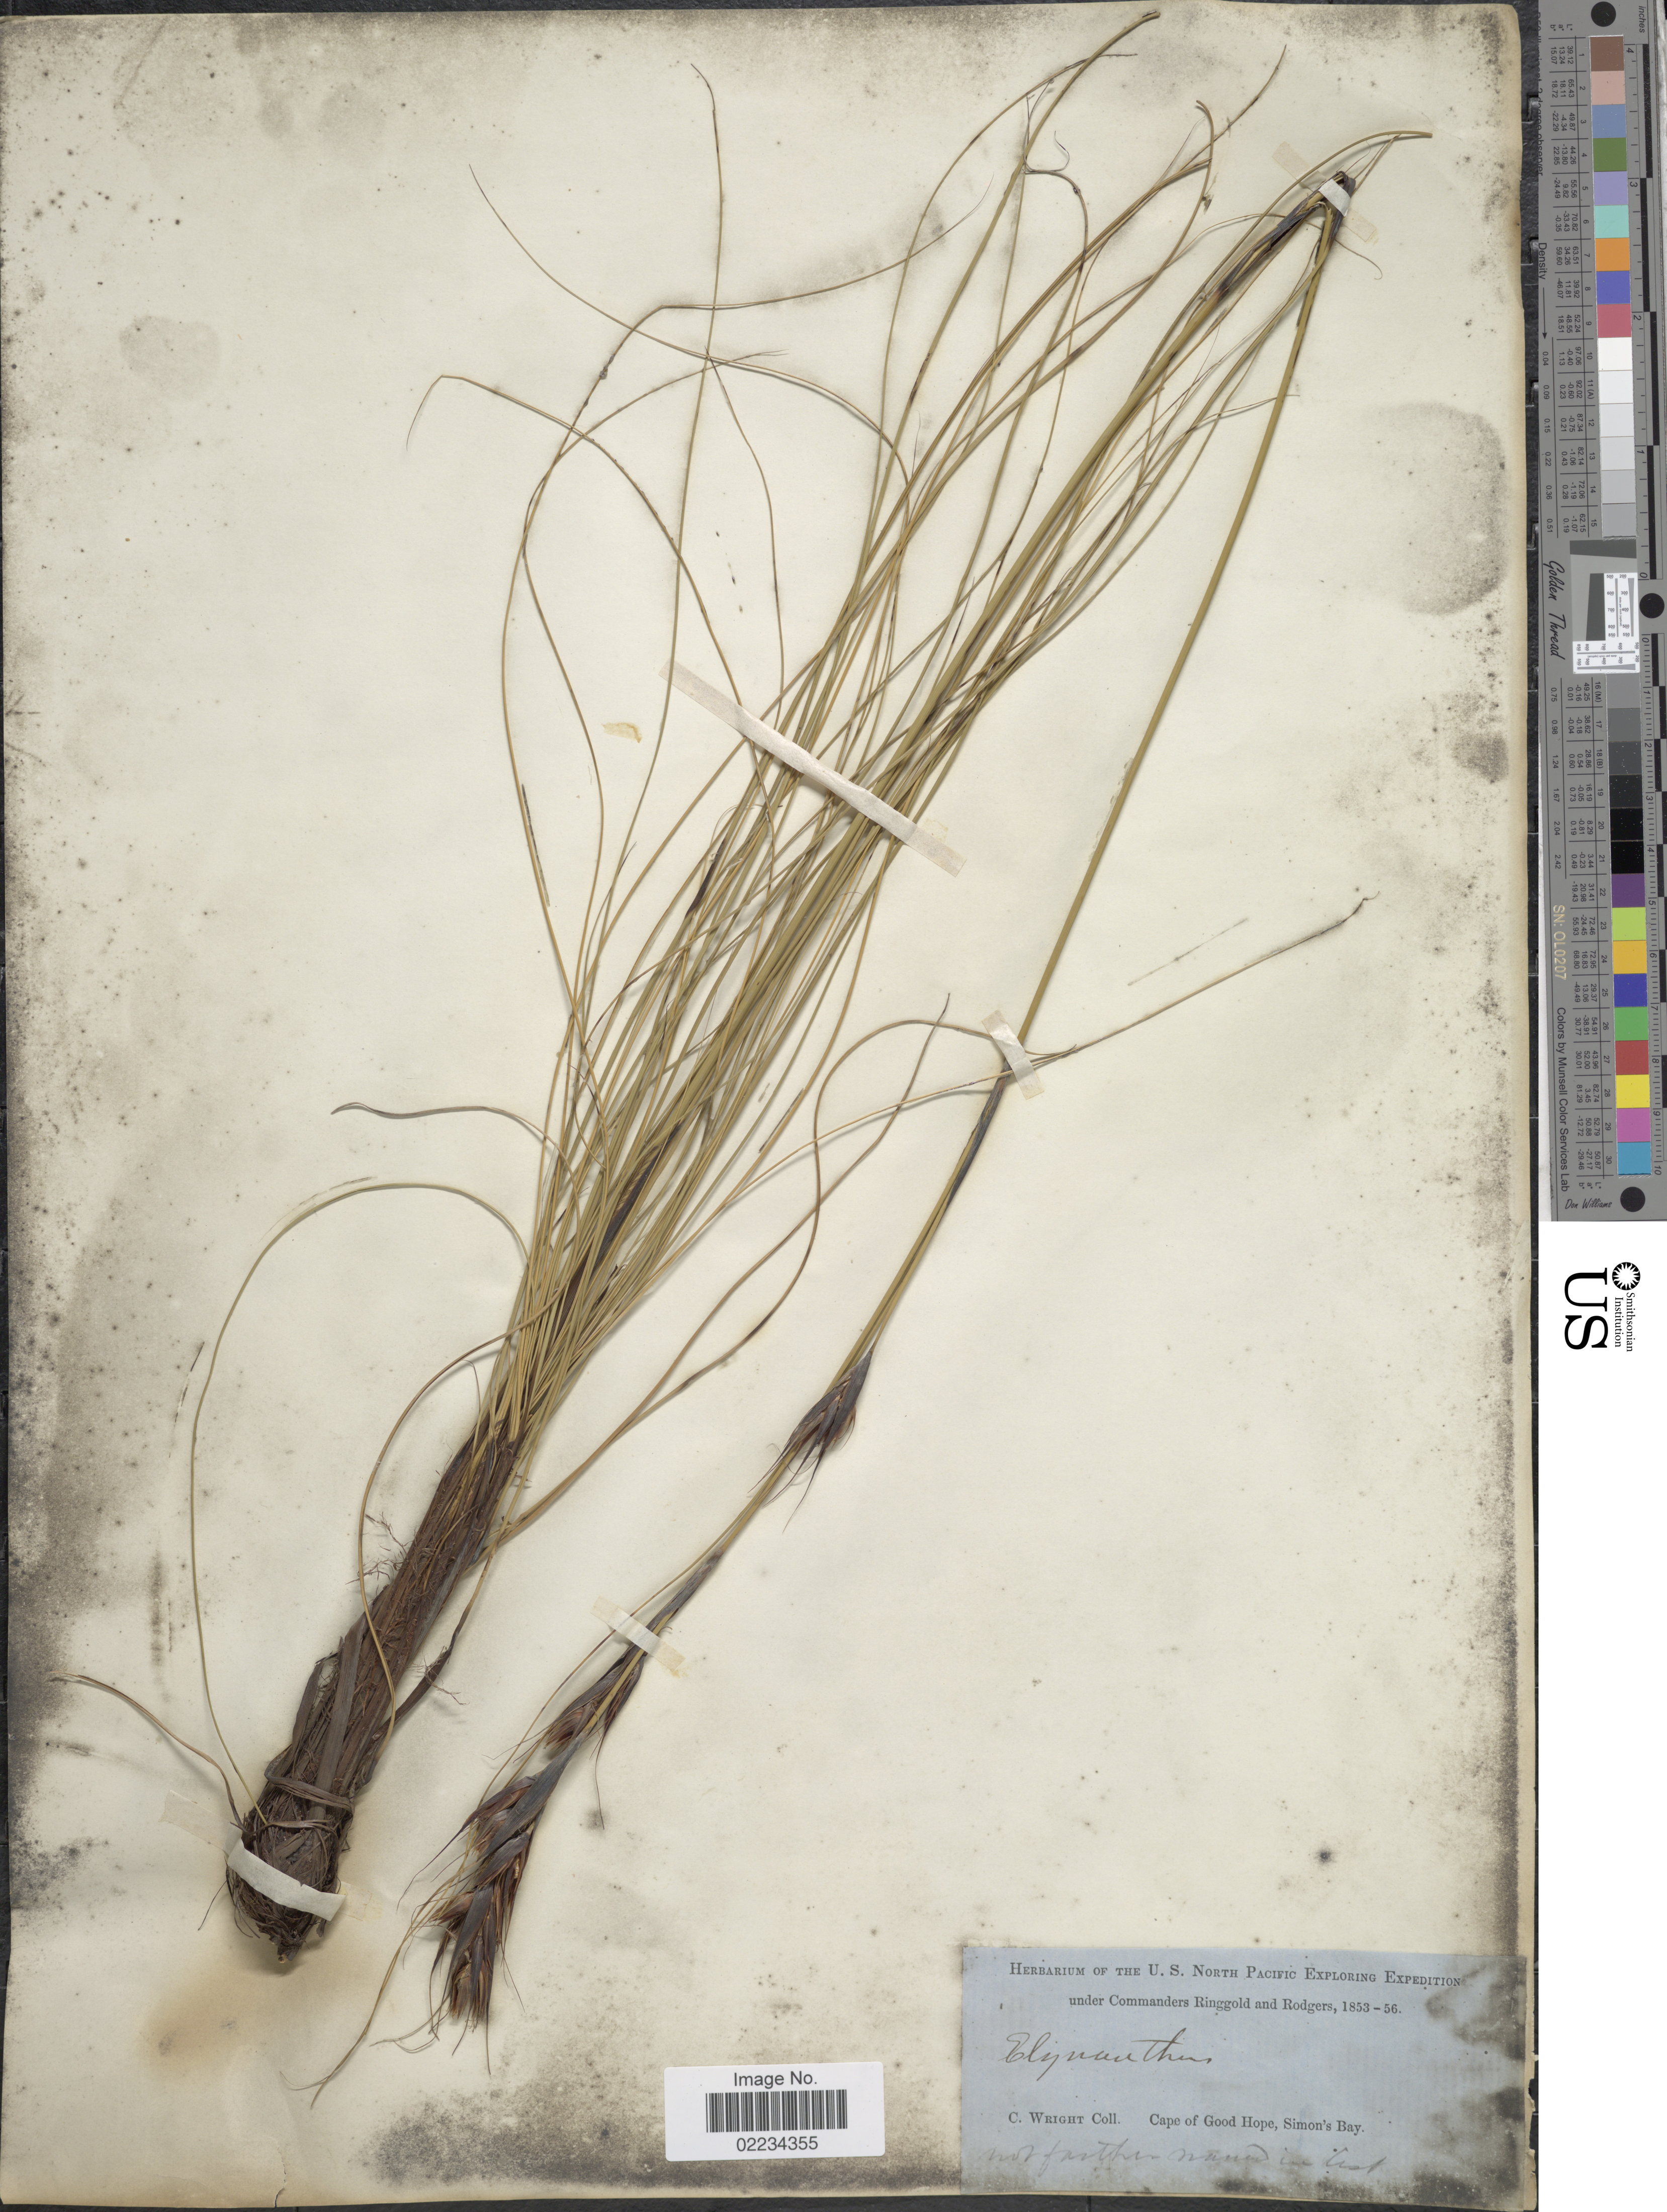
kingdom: Plantae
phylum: Tracheophyta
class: Liliopsida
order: Poales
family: Cyperaceae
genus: Tetraria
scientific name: Tetraria sp.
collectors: C. Wright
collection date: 1853/1856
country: South Africa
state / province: Western Cape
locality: Cape of Good Hope, Simon's Bay